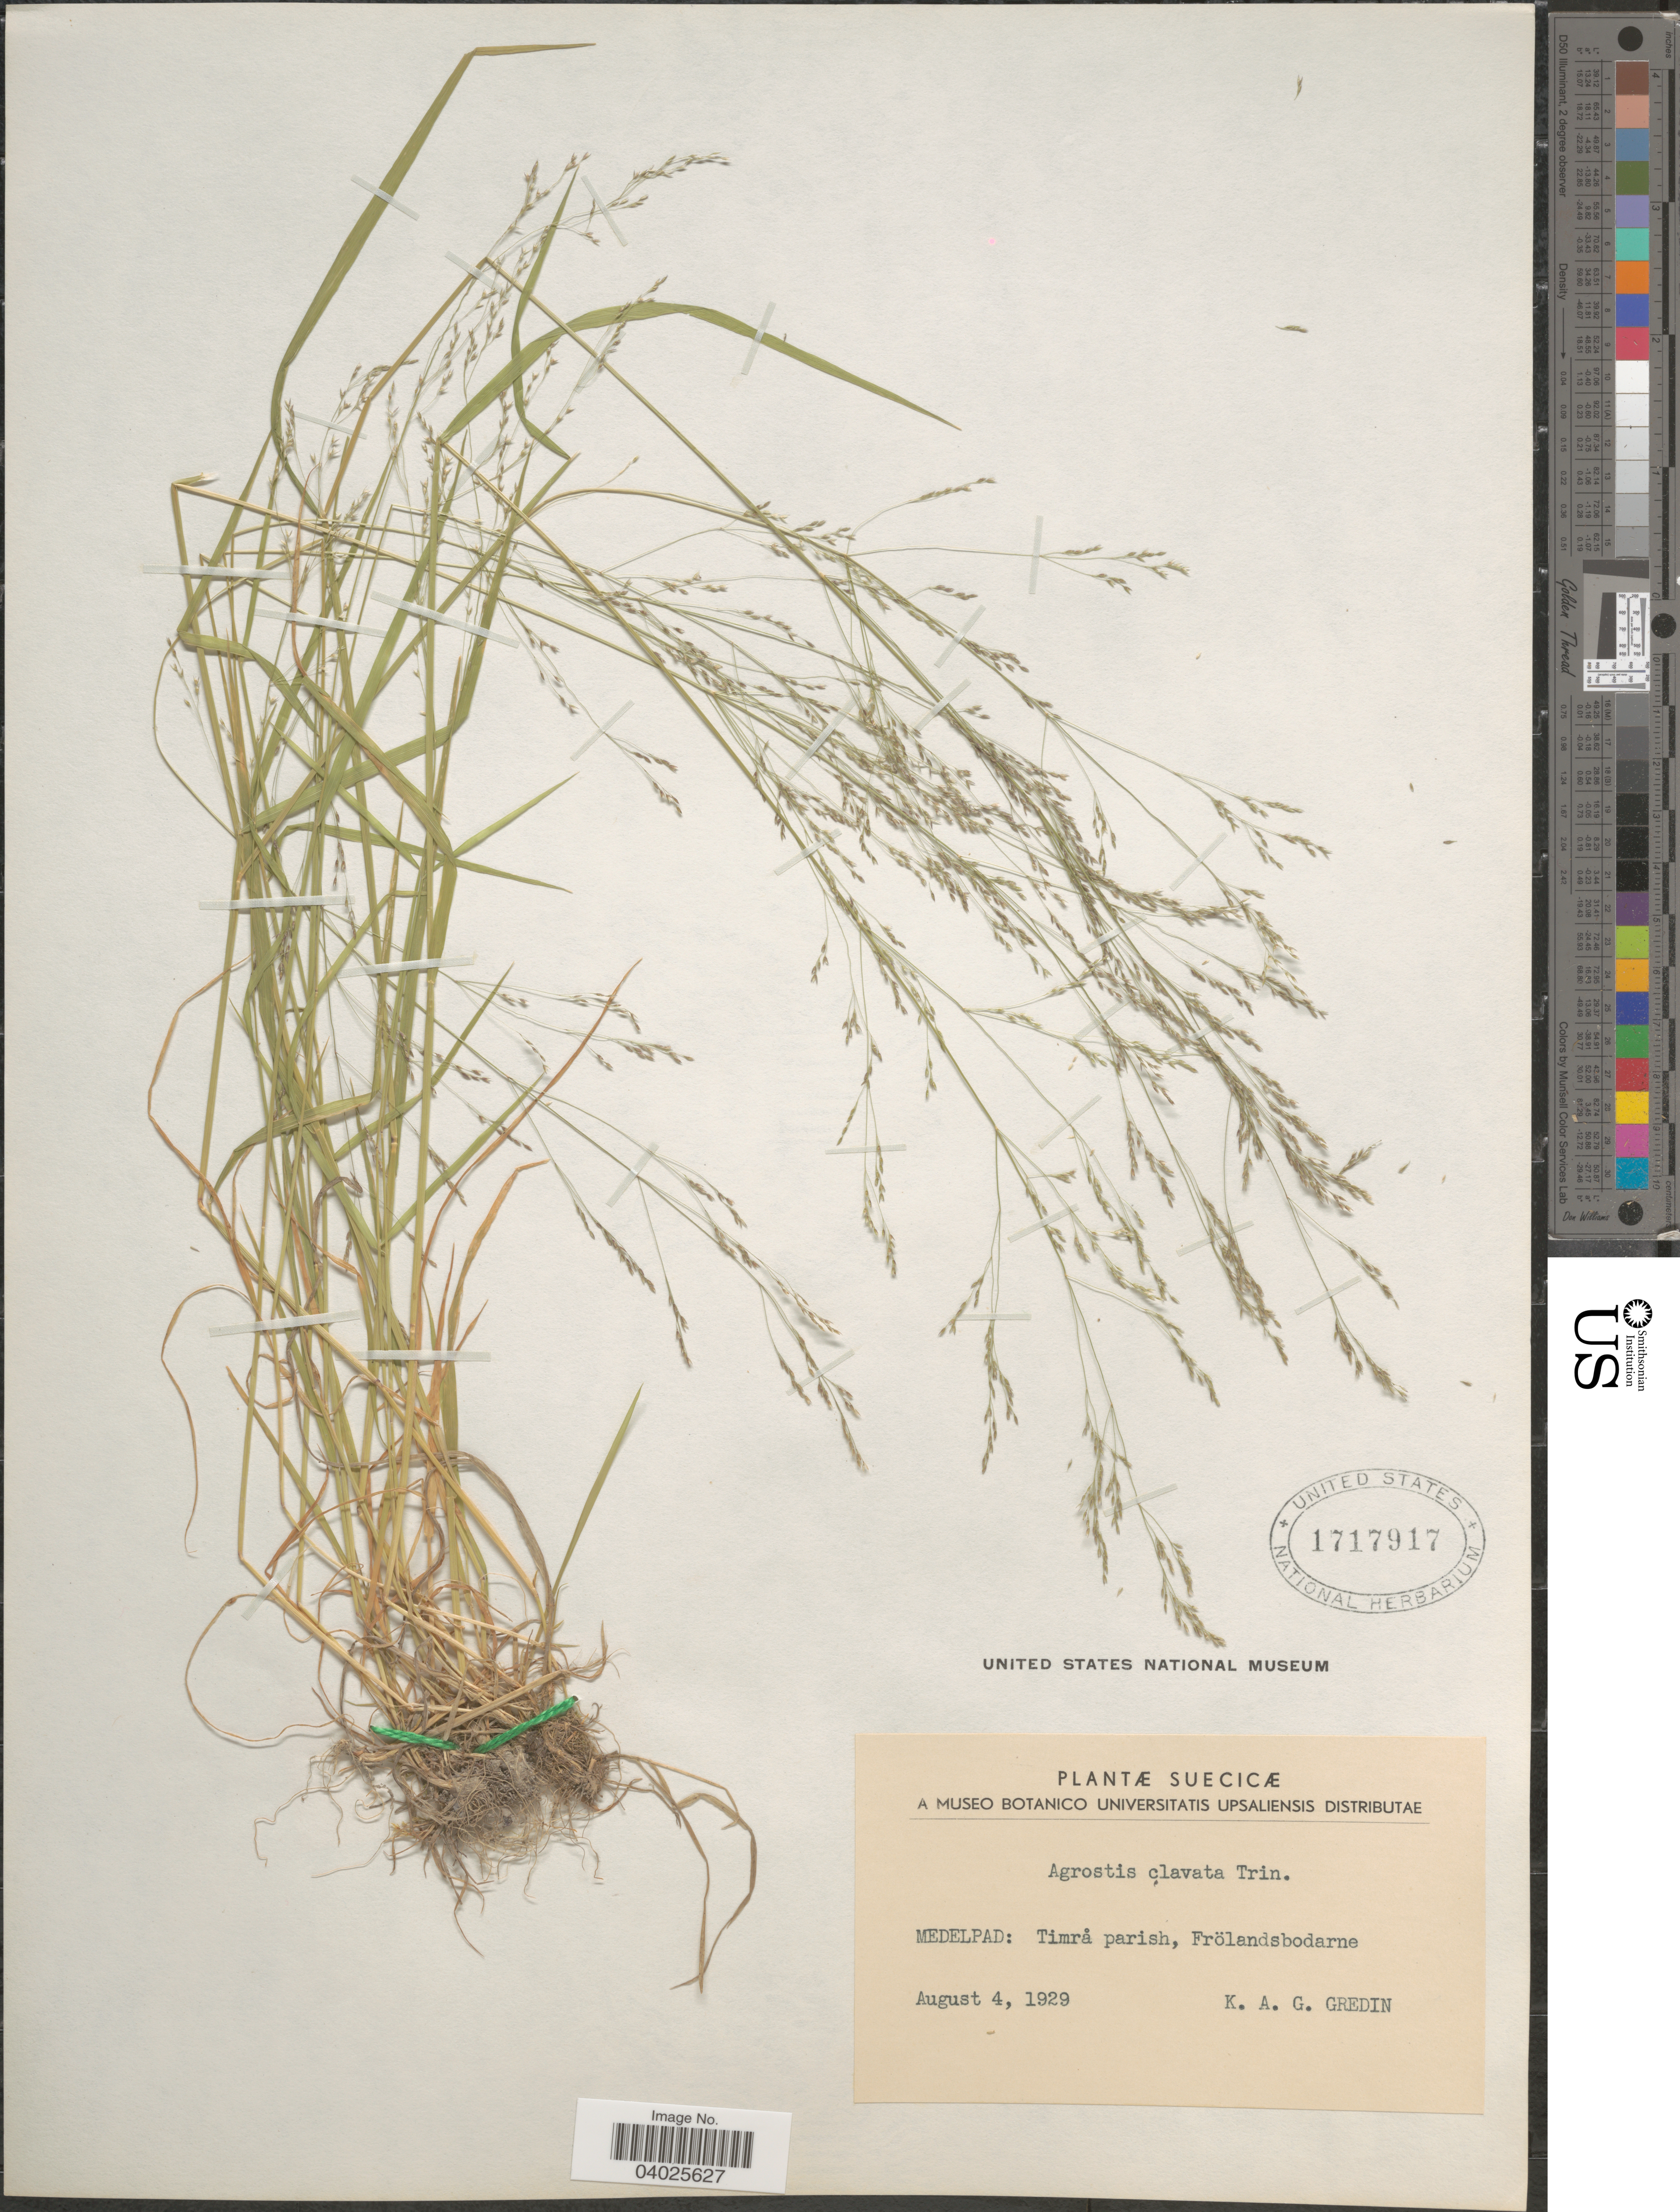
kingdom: Plantae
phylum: Tracheophyta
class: Liliopsida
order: Poales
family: Poaceae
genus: Agrostis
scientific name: Agrostis clavata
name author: Trin.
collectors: K. Gredin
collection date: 1929-08-04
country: Sweden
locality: Suecicæ. Medelpad: Timrå parish, Frölandsbodarne.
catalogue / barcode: US 1717917